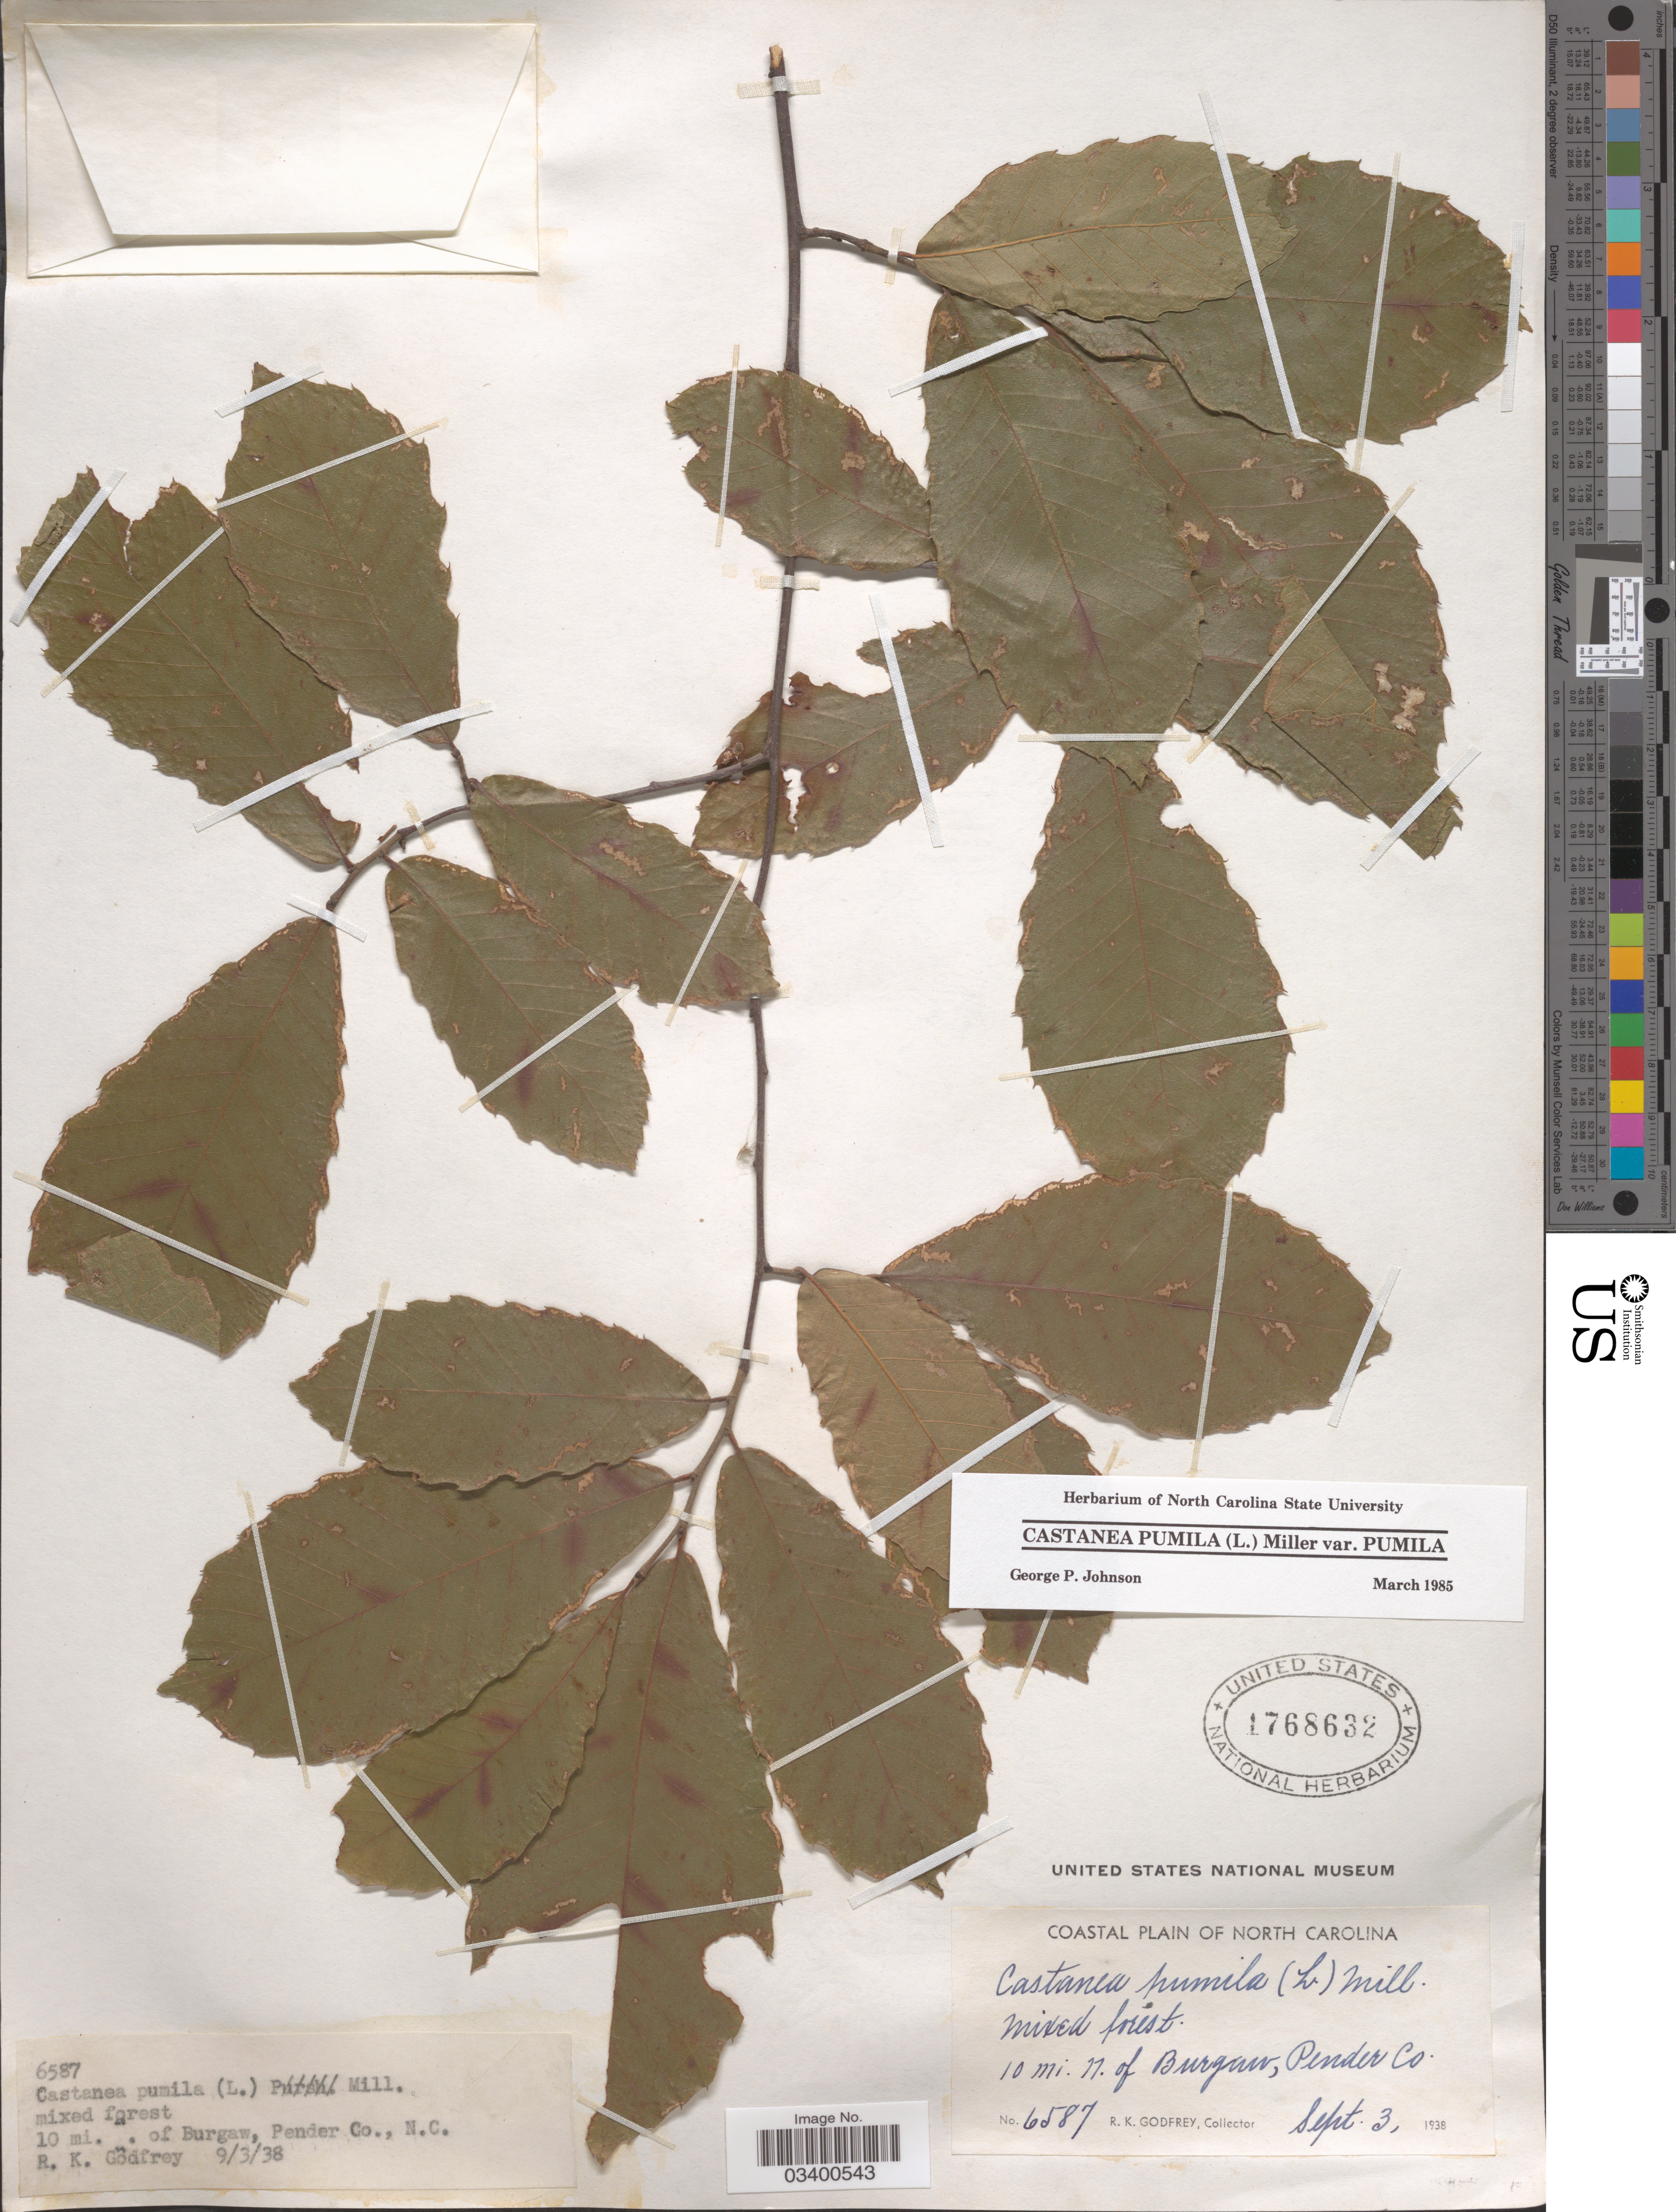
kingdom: Plantae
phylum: Tracheophyta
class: Magnoliopsida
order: Fagales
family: Fagaceae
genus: Castanea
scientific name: Castanea pumila var. pumila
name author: (L.) Mill.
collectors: R. K. Godfrey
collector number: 6587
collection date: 1938-09-03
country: United States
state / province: North Carolina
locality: Coastal Plain of North Carolina. 10 mi. n. of Burgaw, Pender Co.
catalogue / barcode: US 1768632